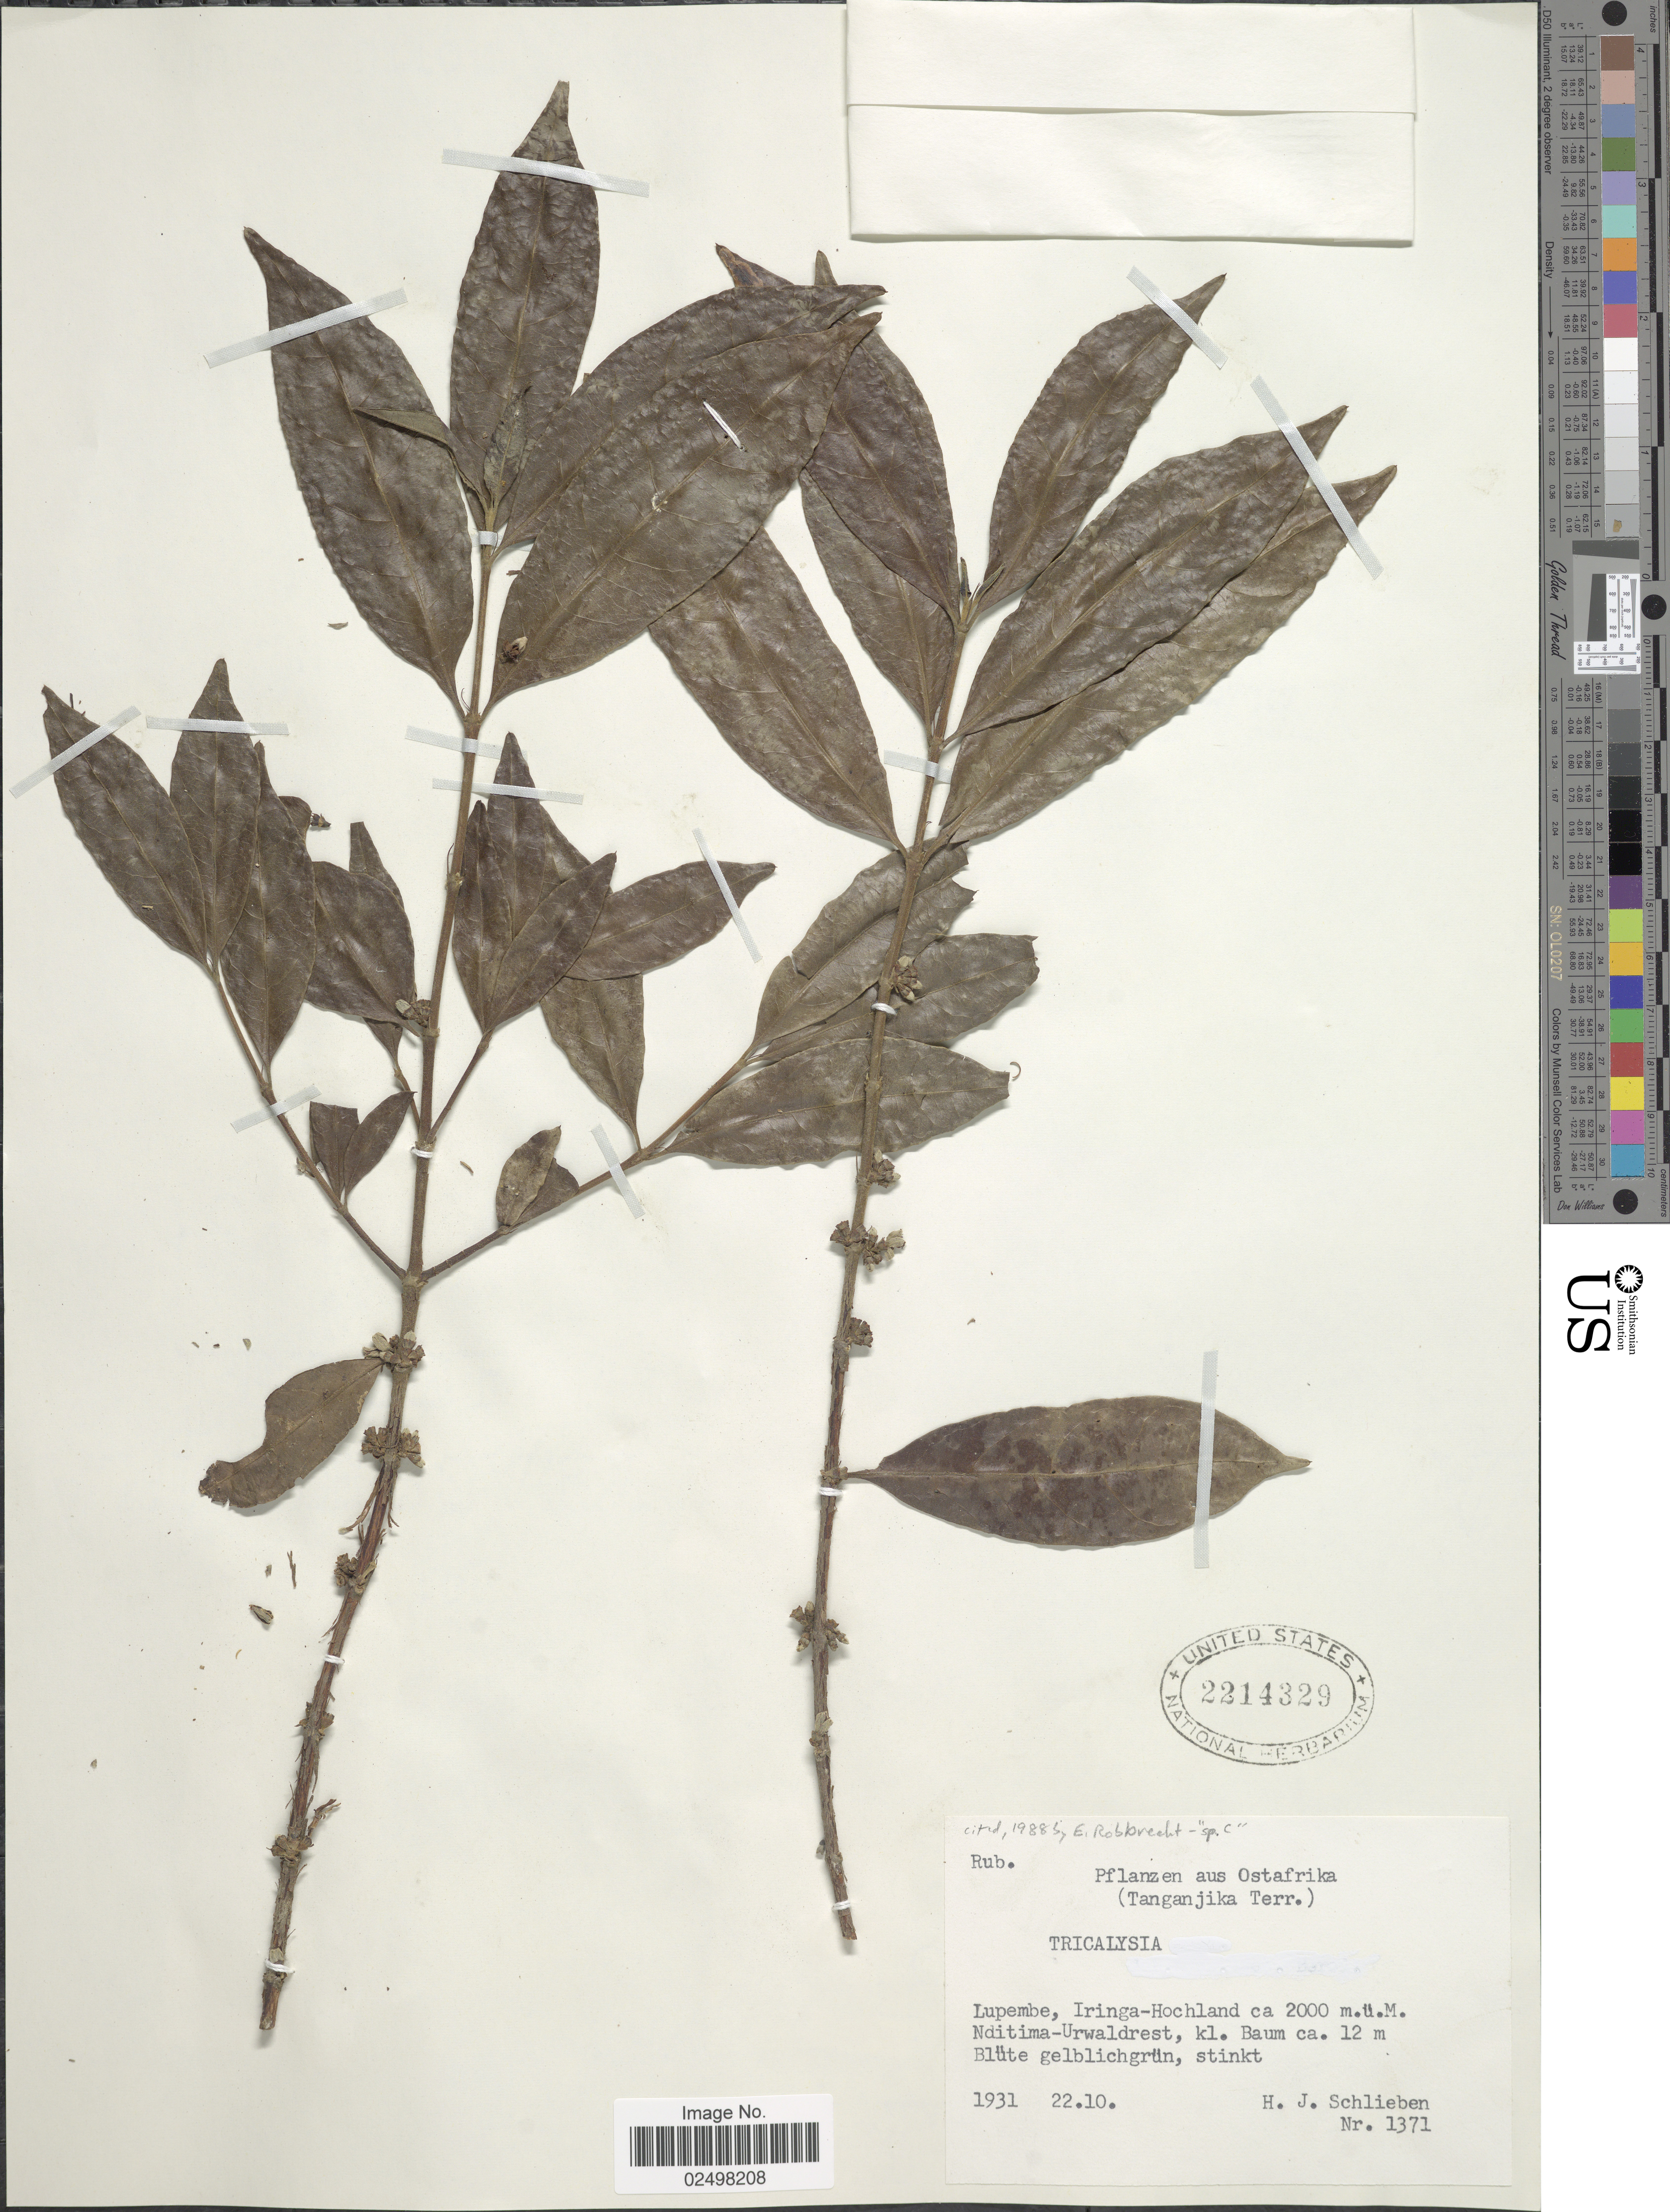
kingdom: Plantae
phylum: Tracheophyta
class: Magnoliopsida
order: Gentianales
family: Rubiaceae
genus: Tricalysia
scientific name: Tricalysia sp.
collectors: H. J. Schlieben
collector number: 1371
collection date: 1931-10-22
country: Tanzania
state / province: Iringa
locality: Ostafrika. (Tanganjika) Lupembe, Iringa-Hochland. Nditima-Urwaldrest, kl. Baum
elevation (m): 2000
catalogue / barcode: US 2214329